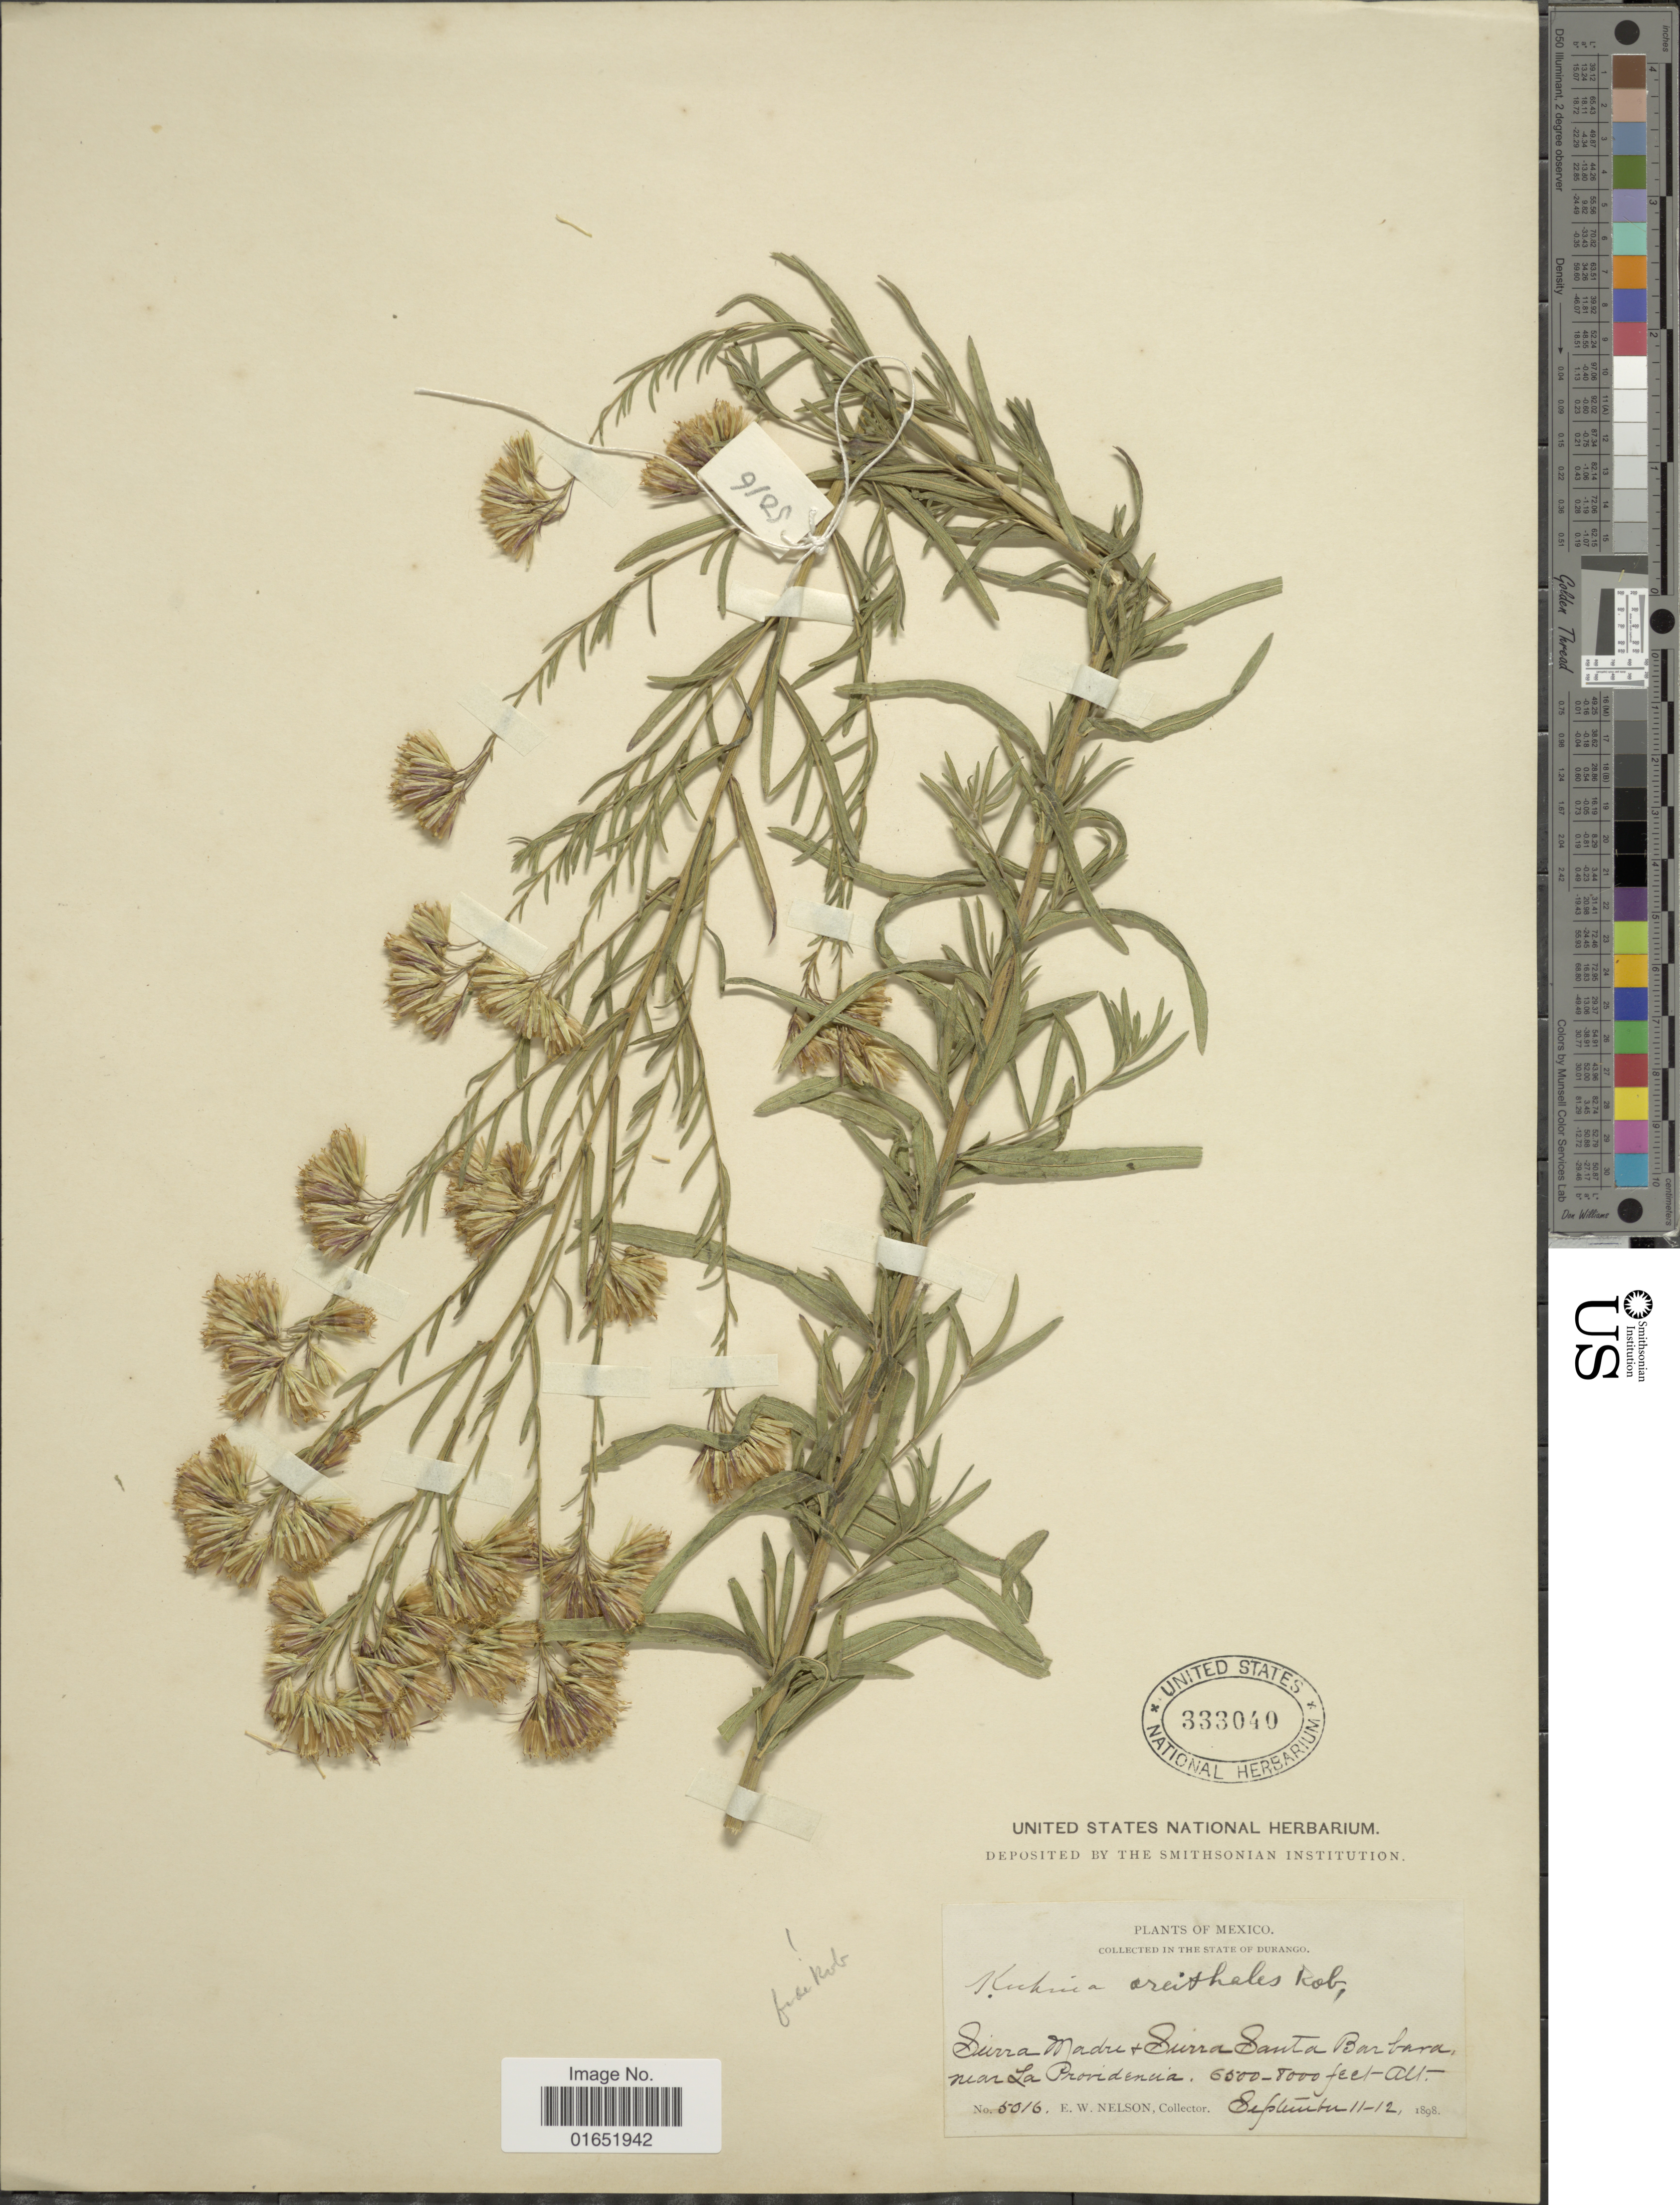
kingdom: Plantae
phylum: Tracheophyta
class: Magnoliopsida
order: Asterales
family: Asteraceae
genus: Brickellia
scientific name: Brickellia oreithales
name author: (B.L. Rob.) Shinners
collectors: E. W. Nelson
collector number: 5016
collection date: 1898-09-11/1898-09-12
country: Mexico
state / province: Durango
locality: Sierra Madre + Sierra Santa Barbara, near La Providencia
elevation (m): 1981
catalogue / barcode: US 333040